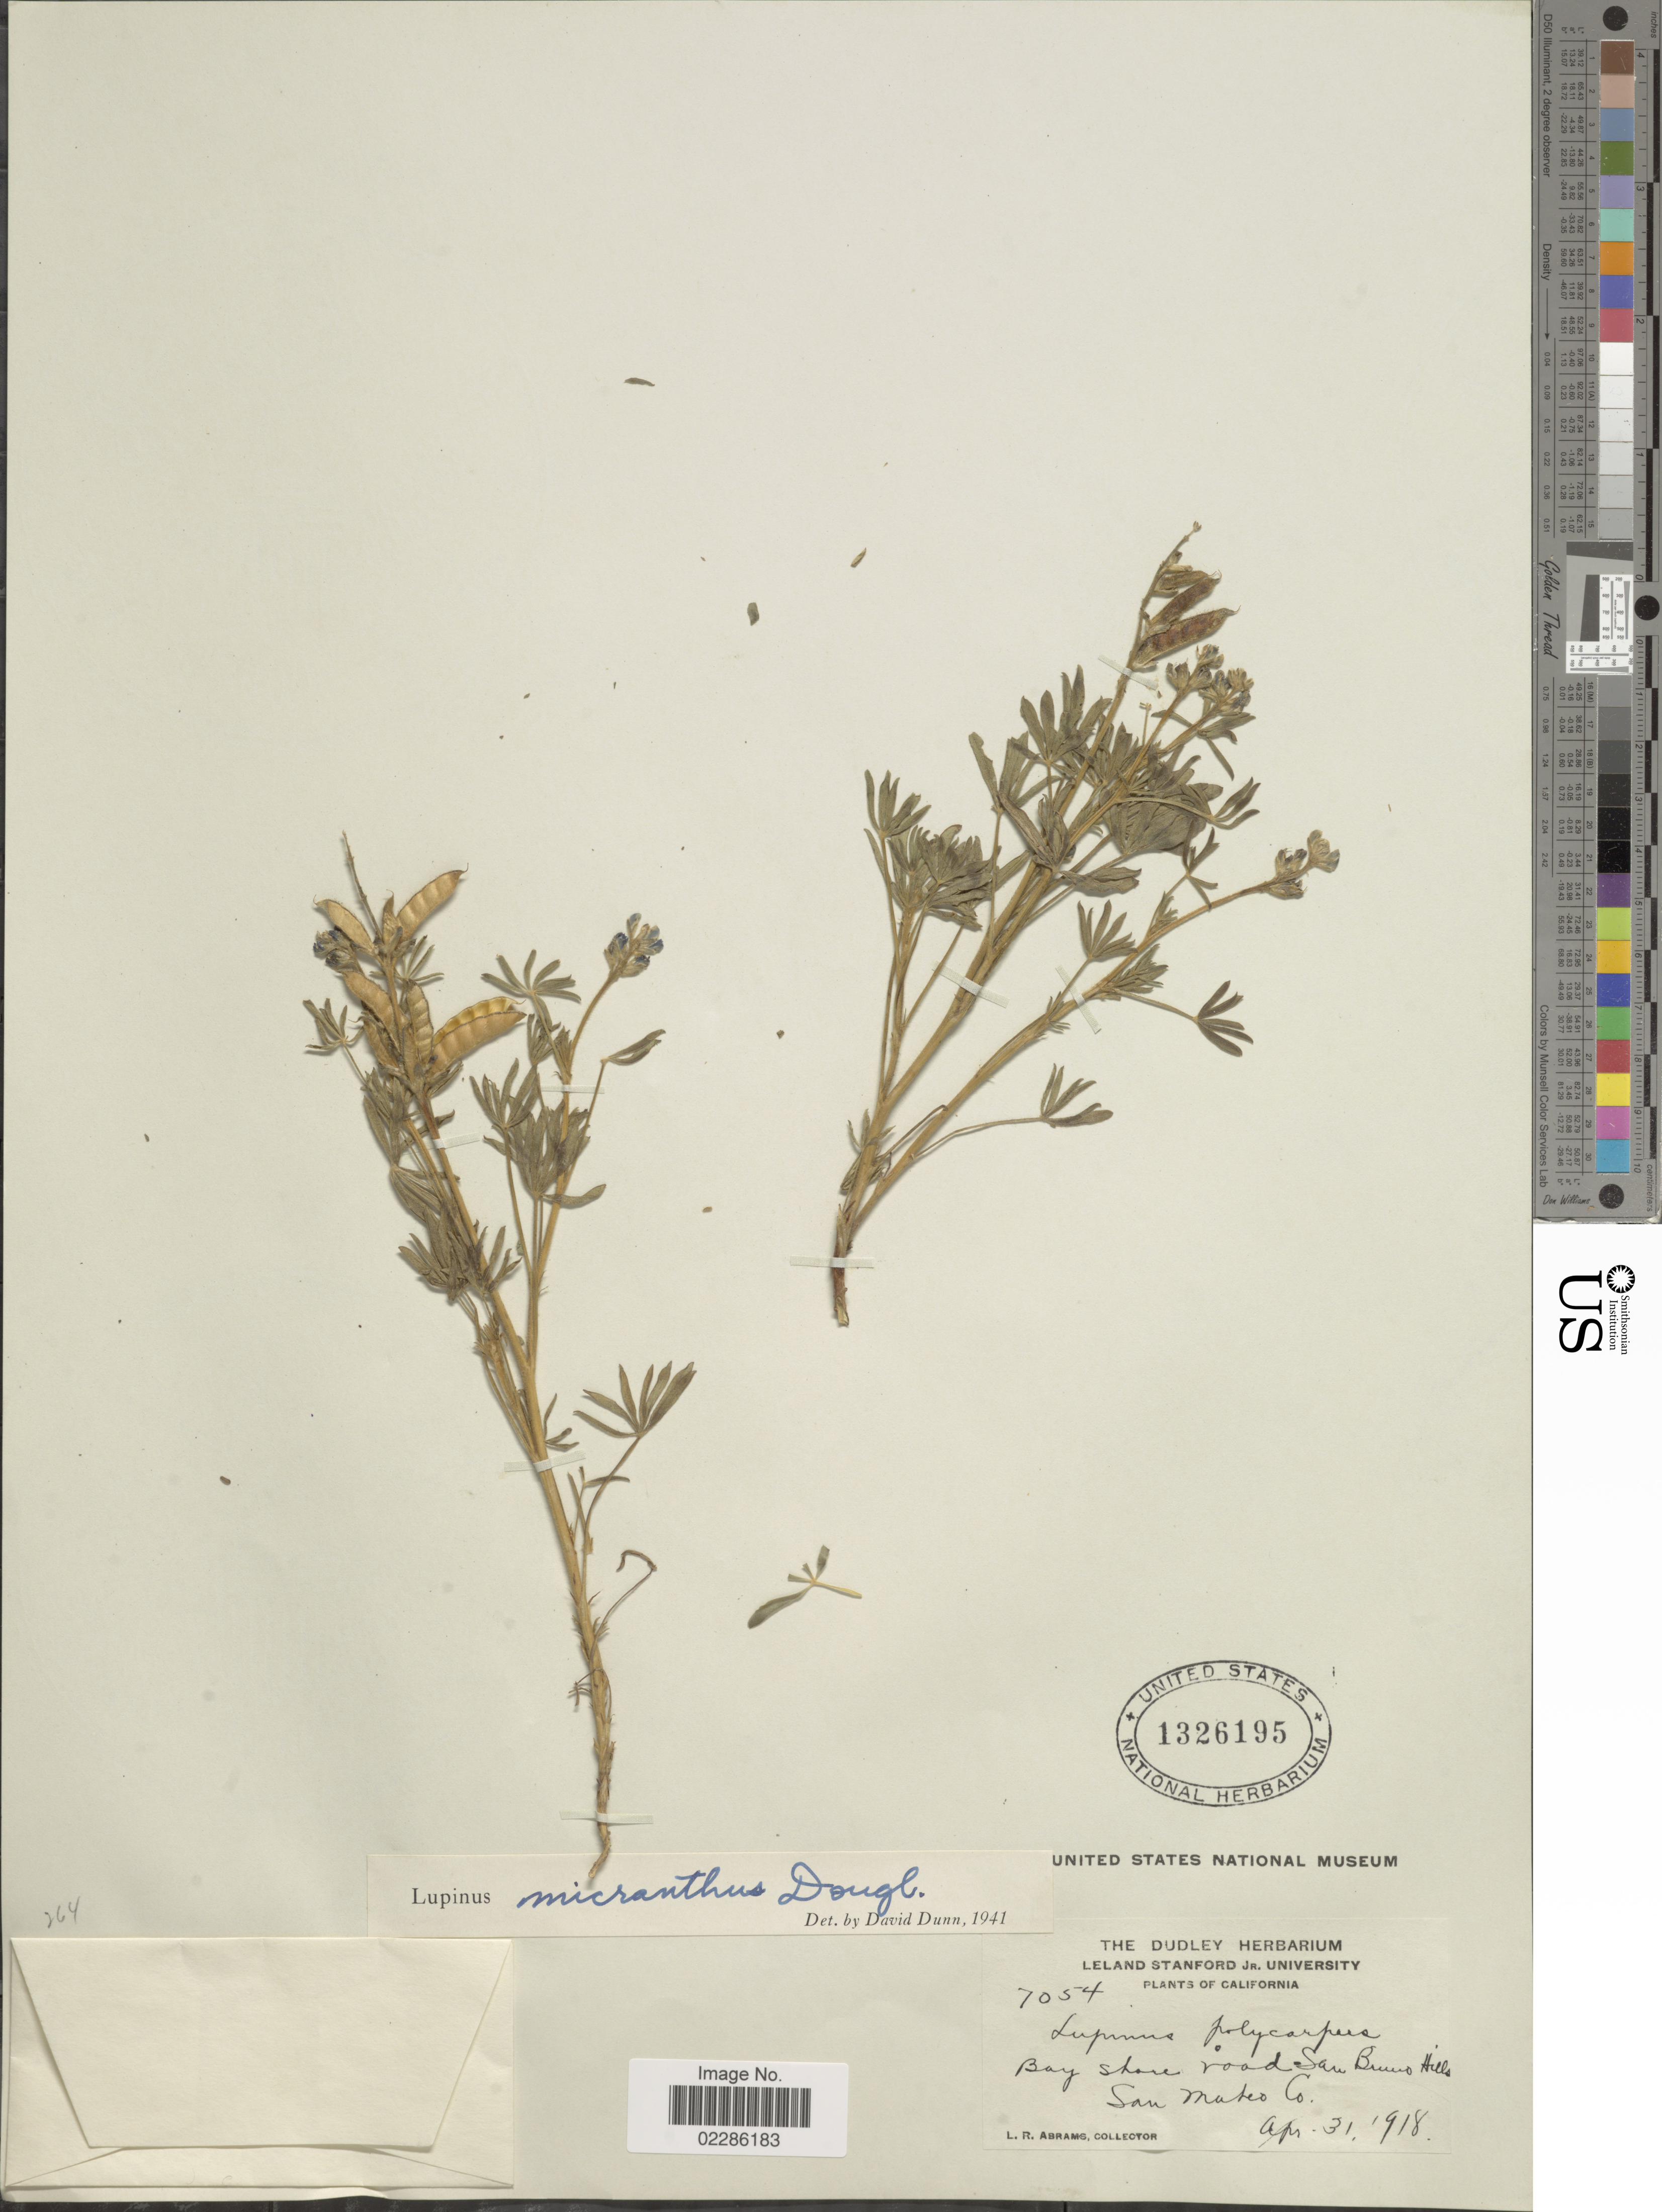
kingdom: Plantae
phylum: Tracheophyta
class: Magnoliopsida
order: Fabales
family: Fabaceae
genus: Lupinus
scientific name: Lupinus micranthus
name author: Douglas ex Lindl.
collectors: L. Abrams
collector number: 7054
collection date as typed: Transcribed d/m/y: 31/4/1918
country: United States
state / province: California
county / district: San Mateo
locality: Bay shore road San Bruno Hills San Mateo Co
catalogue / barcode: US 1326195